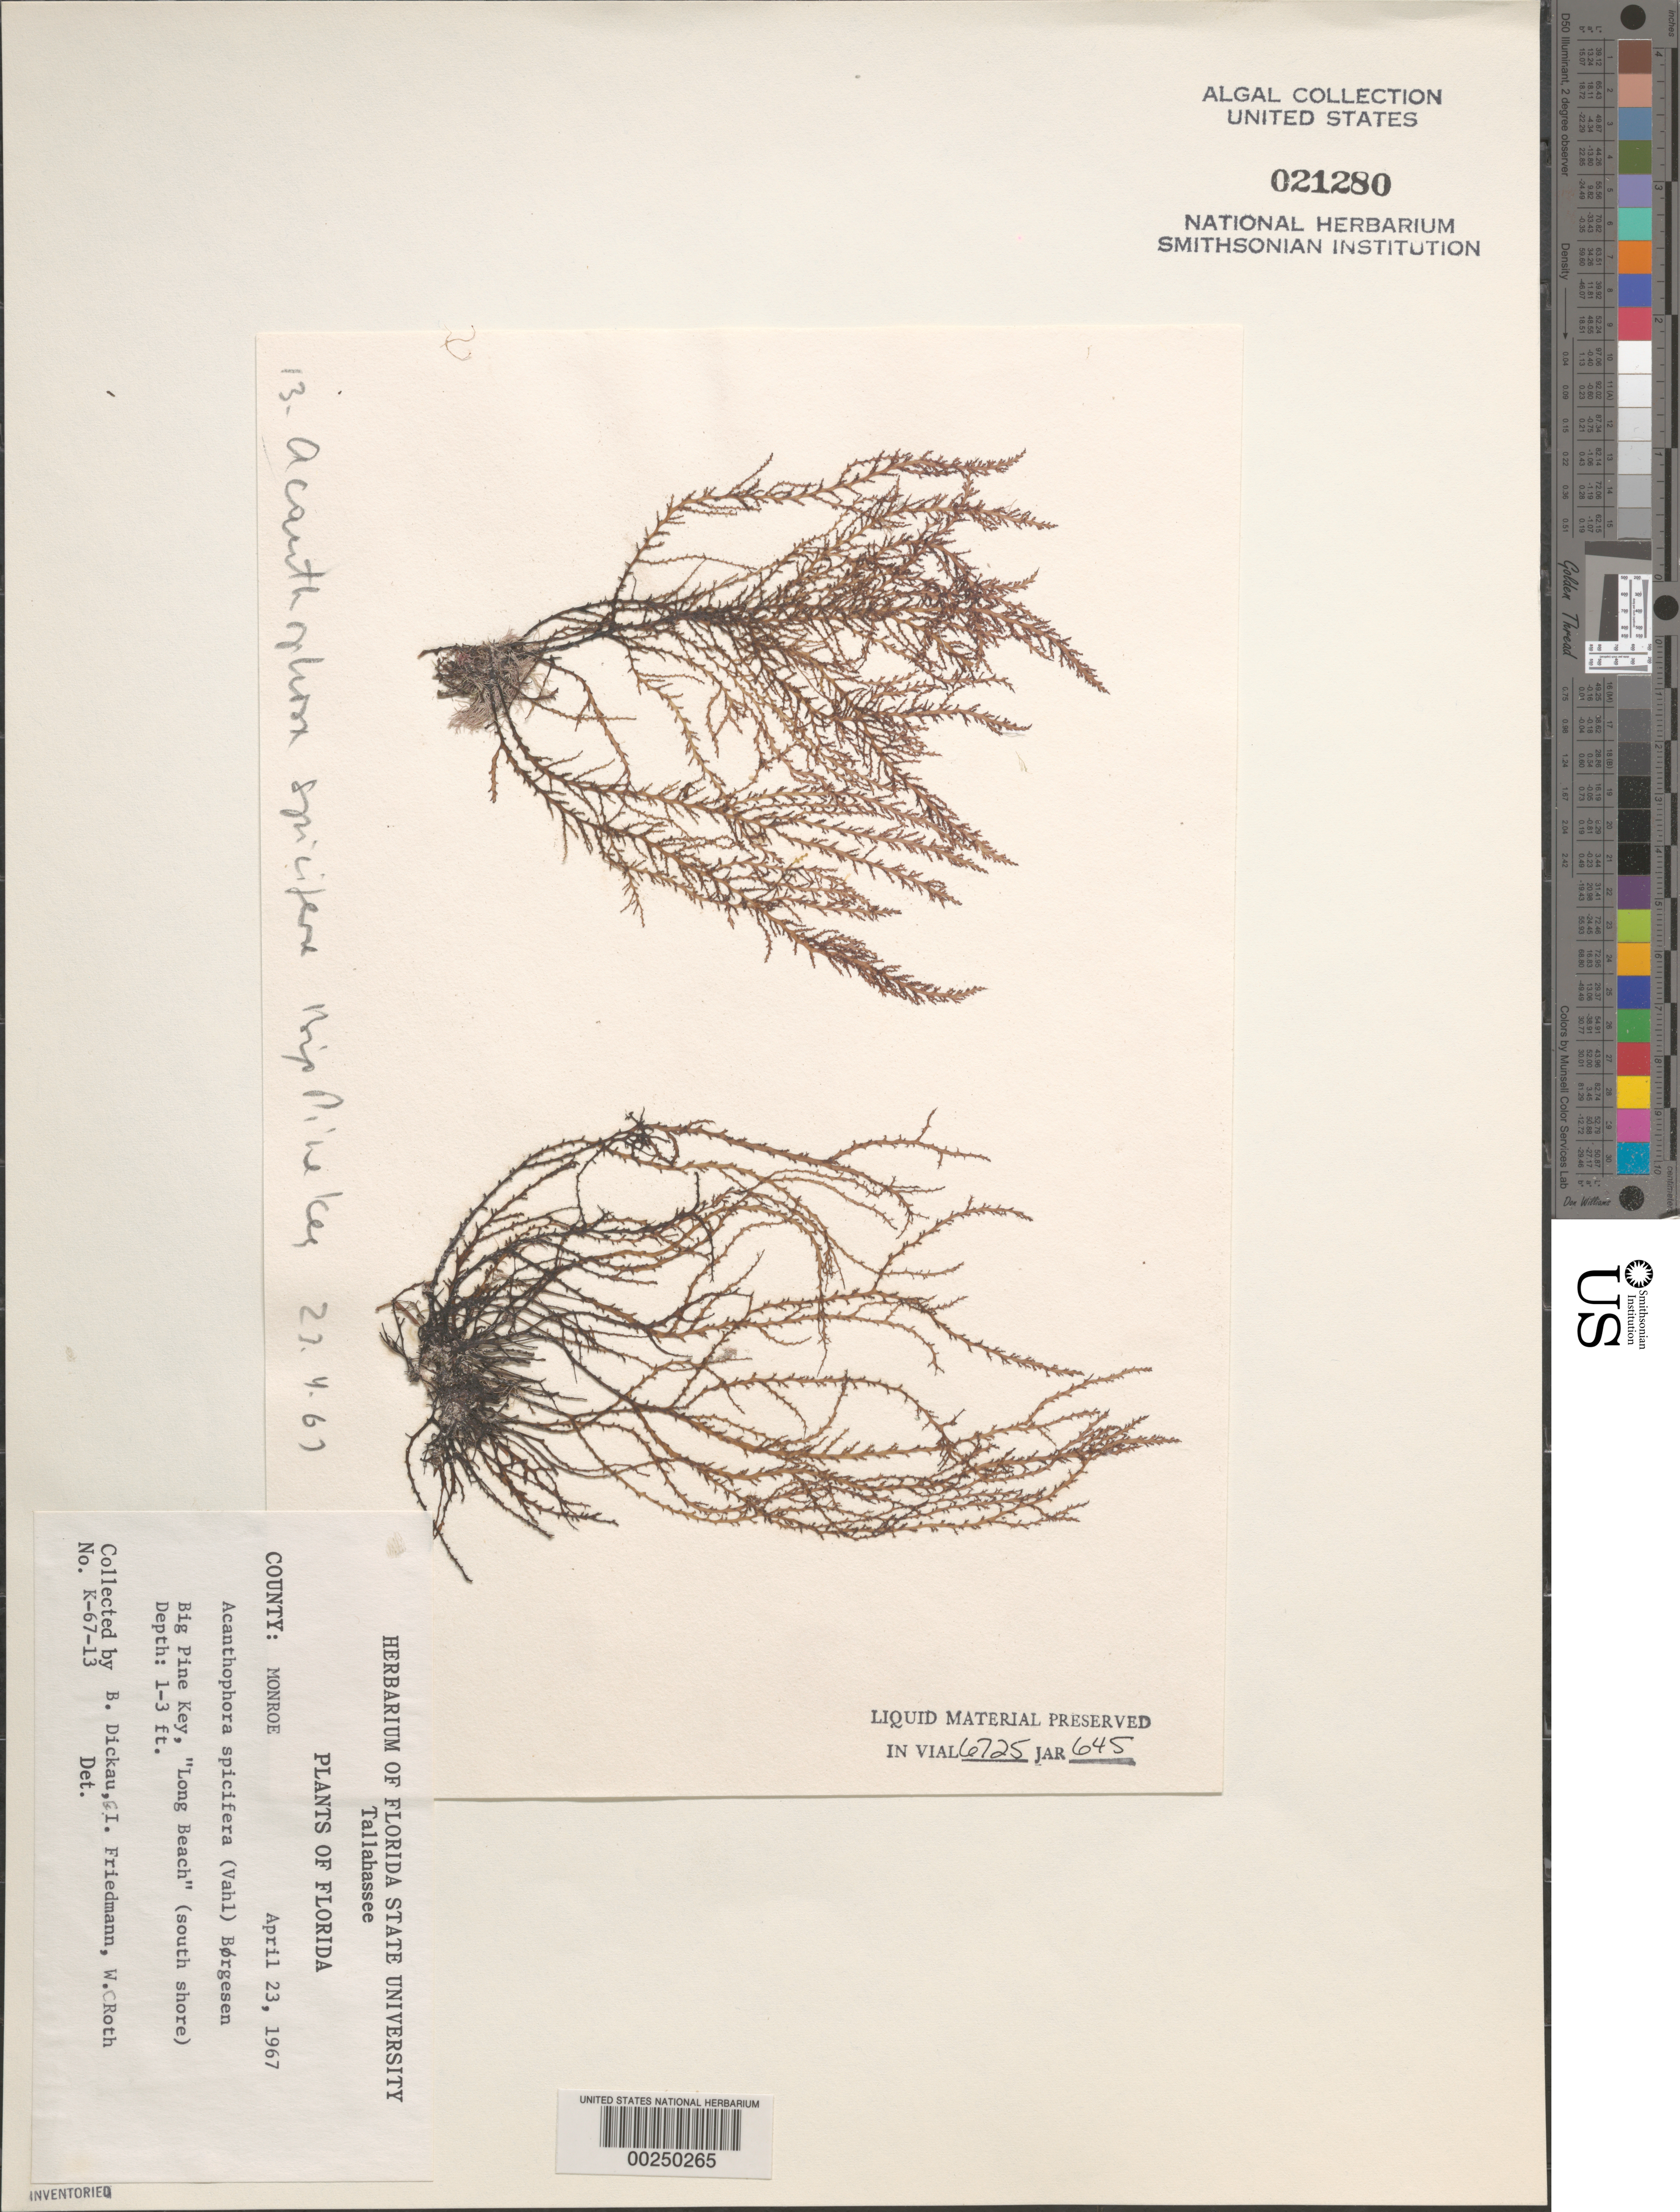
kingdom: Plantae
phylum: Rhodophyta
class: Florideophyceae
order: Ceramiales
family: Rhodomelaceae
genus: Acanthophora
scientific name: Acanthophora spicifera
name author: (Vahl) Børgesen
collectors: B. Dickau, E. Friedmann & W. C. Roth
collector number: K-67-13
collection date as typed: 23 Apr 1967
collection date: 1967-04-23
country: United States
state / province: Florida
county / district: Monroe County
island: Big Pine Key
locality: Long Beach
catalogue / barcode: US 21280